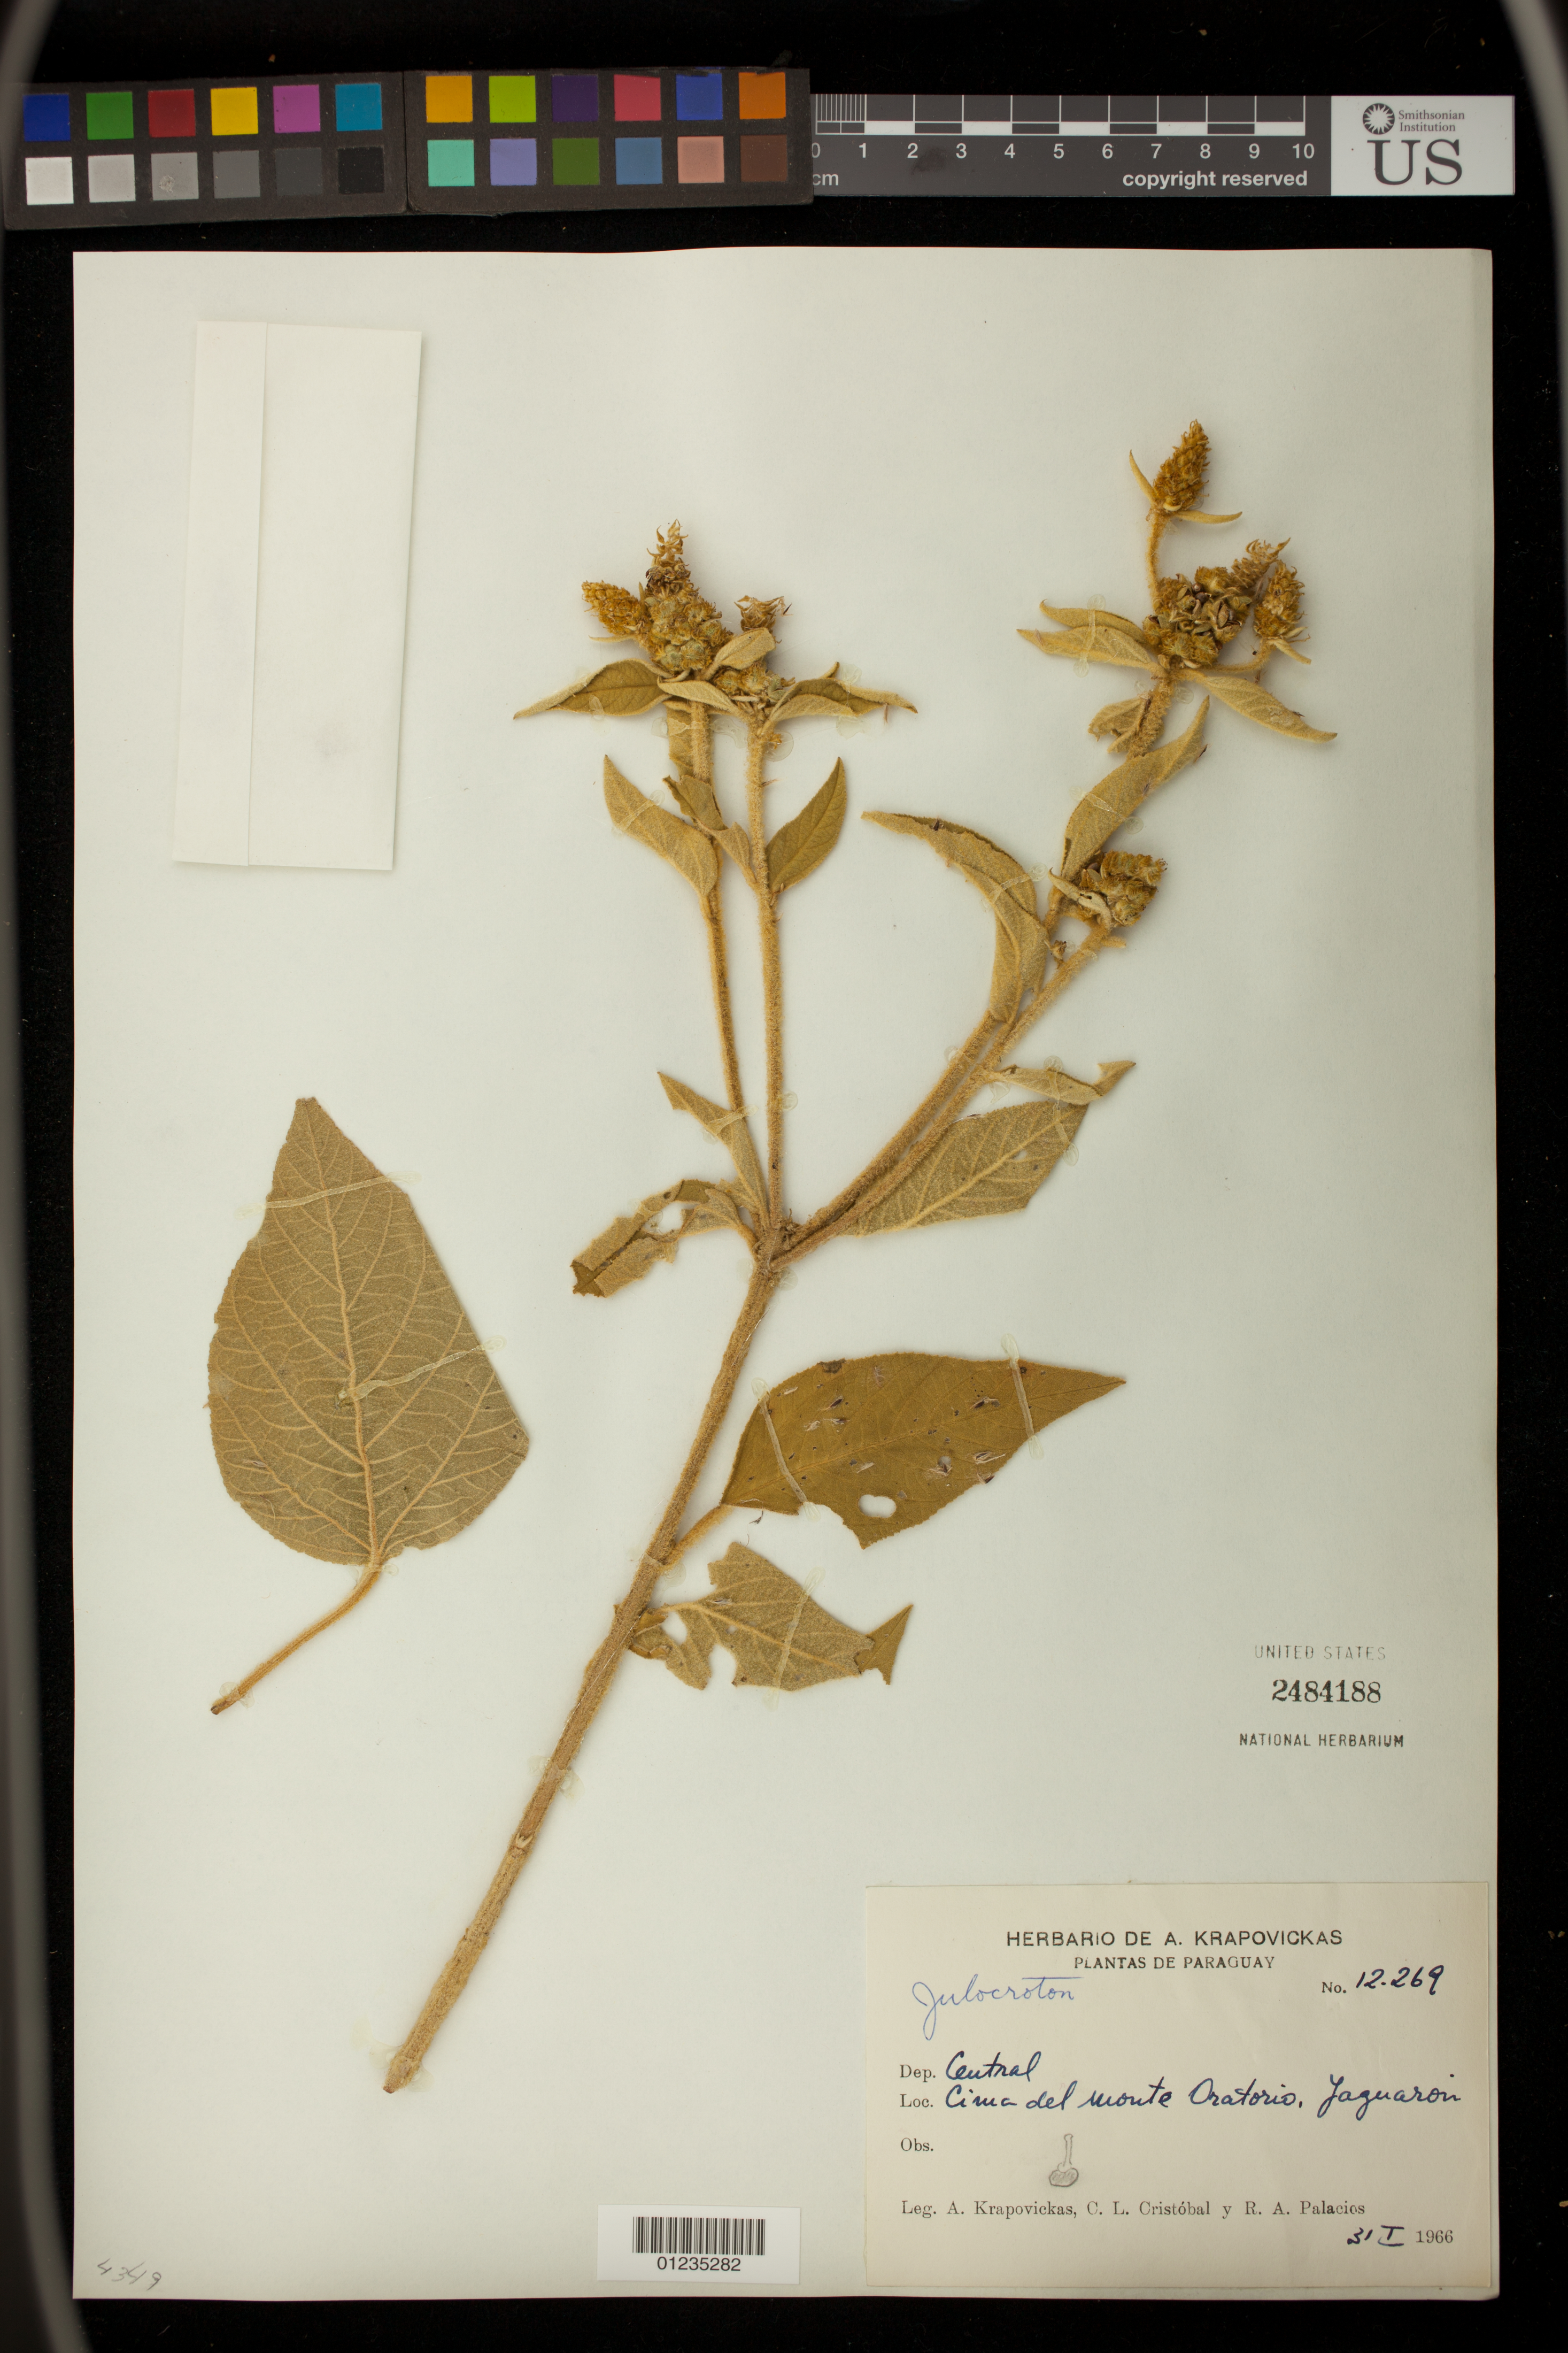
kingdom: Plantae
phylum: Tracheophyta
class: Magnoliopsida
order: Malpighiales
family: Euphorbiaceae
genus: Julocroton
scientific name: Julocroton sp.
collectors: A. Krapovickas, C. L. Cristóbal & R. Palacios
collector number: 12269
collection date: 1966-01-31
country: Paraguay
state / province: Central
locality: Cima del Monte Oratorio, Jaguaron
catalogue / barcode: US 2484188